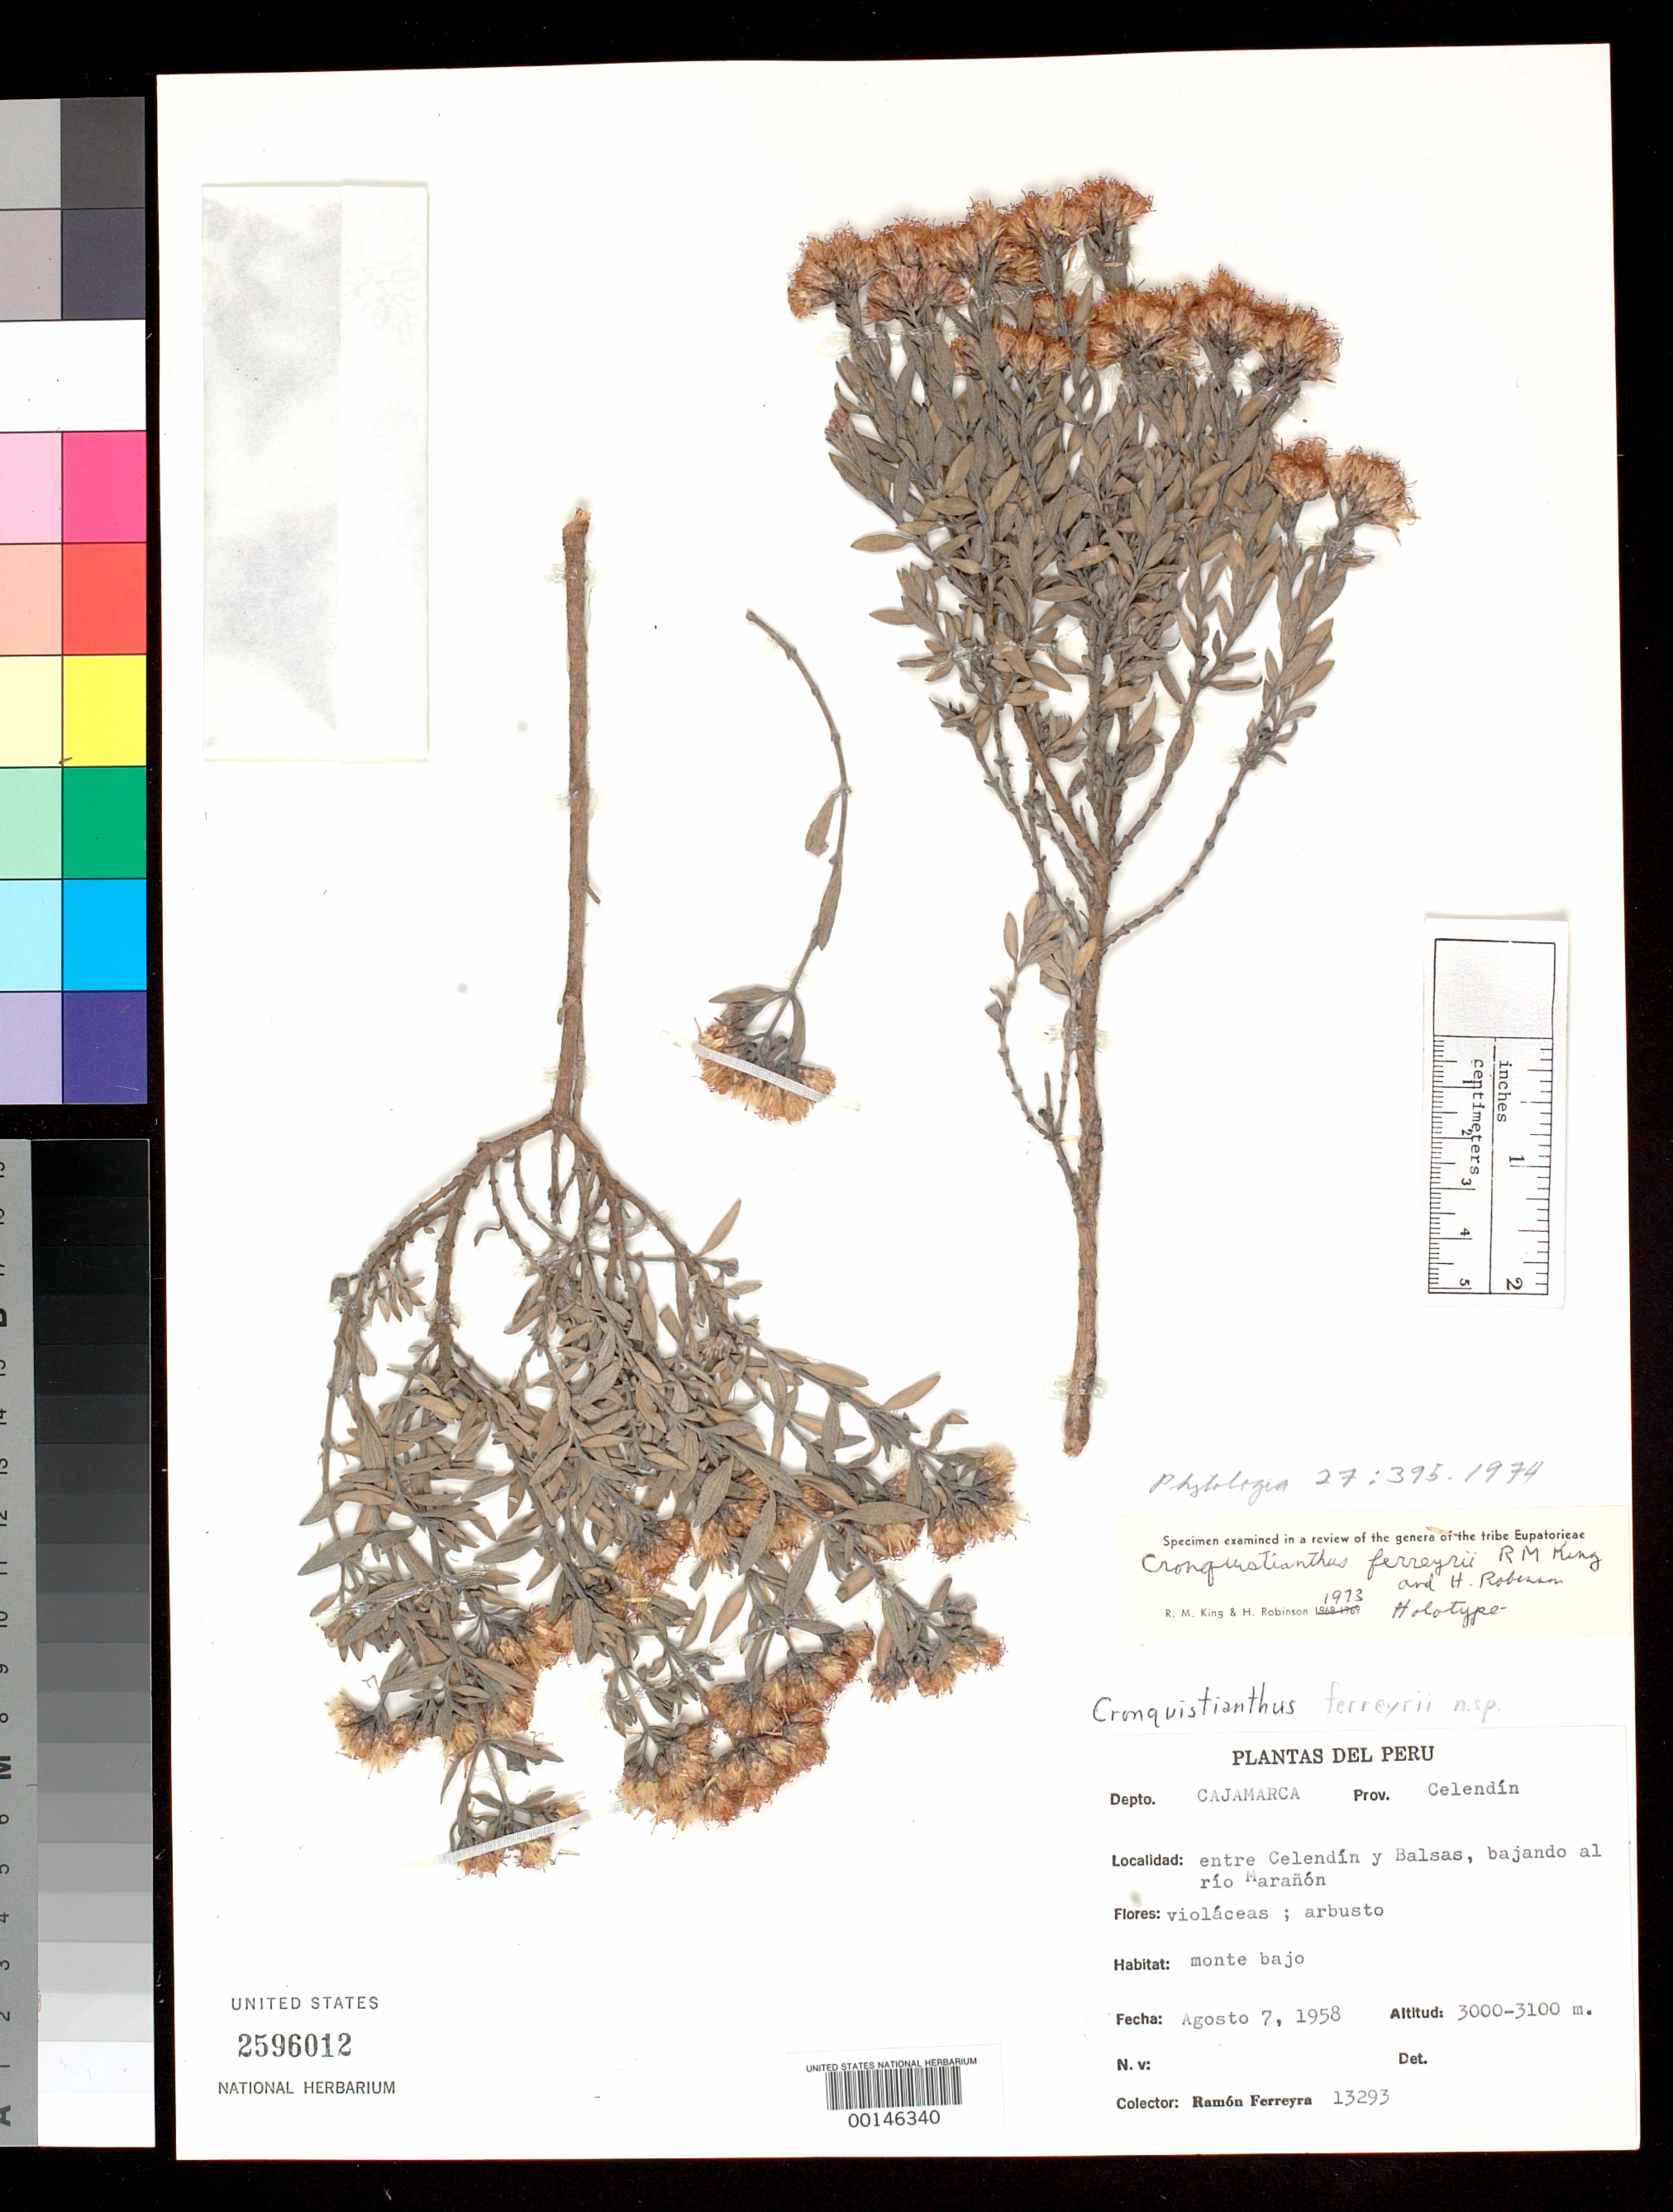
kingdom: Plantae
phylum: Tracheophyta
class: Magnoliopsida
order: Asterales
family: Asteraceae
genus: Cronquistianthus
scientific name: Cronquistianthus ferreyrii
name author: R.M. King & H. Rob.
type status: Holotype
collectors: R. A. Ferreyra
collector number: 13293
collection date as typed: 07 Aug 1958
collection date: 1958-08-07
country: Peru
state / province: Cajamarca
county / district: Celendín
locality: between Celendín and Balsas, Río Maranon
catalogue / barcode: US 2596012